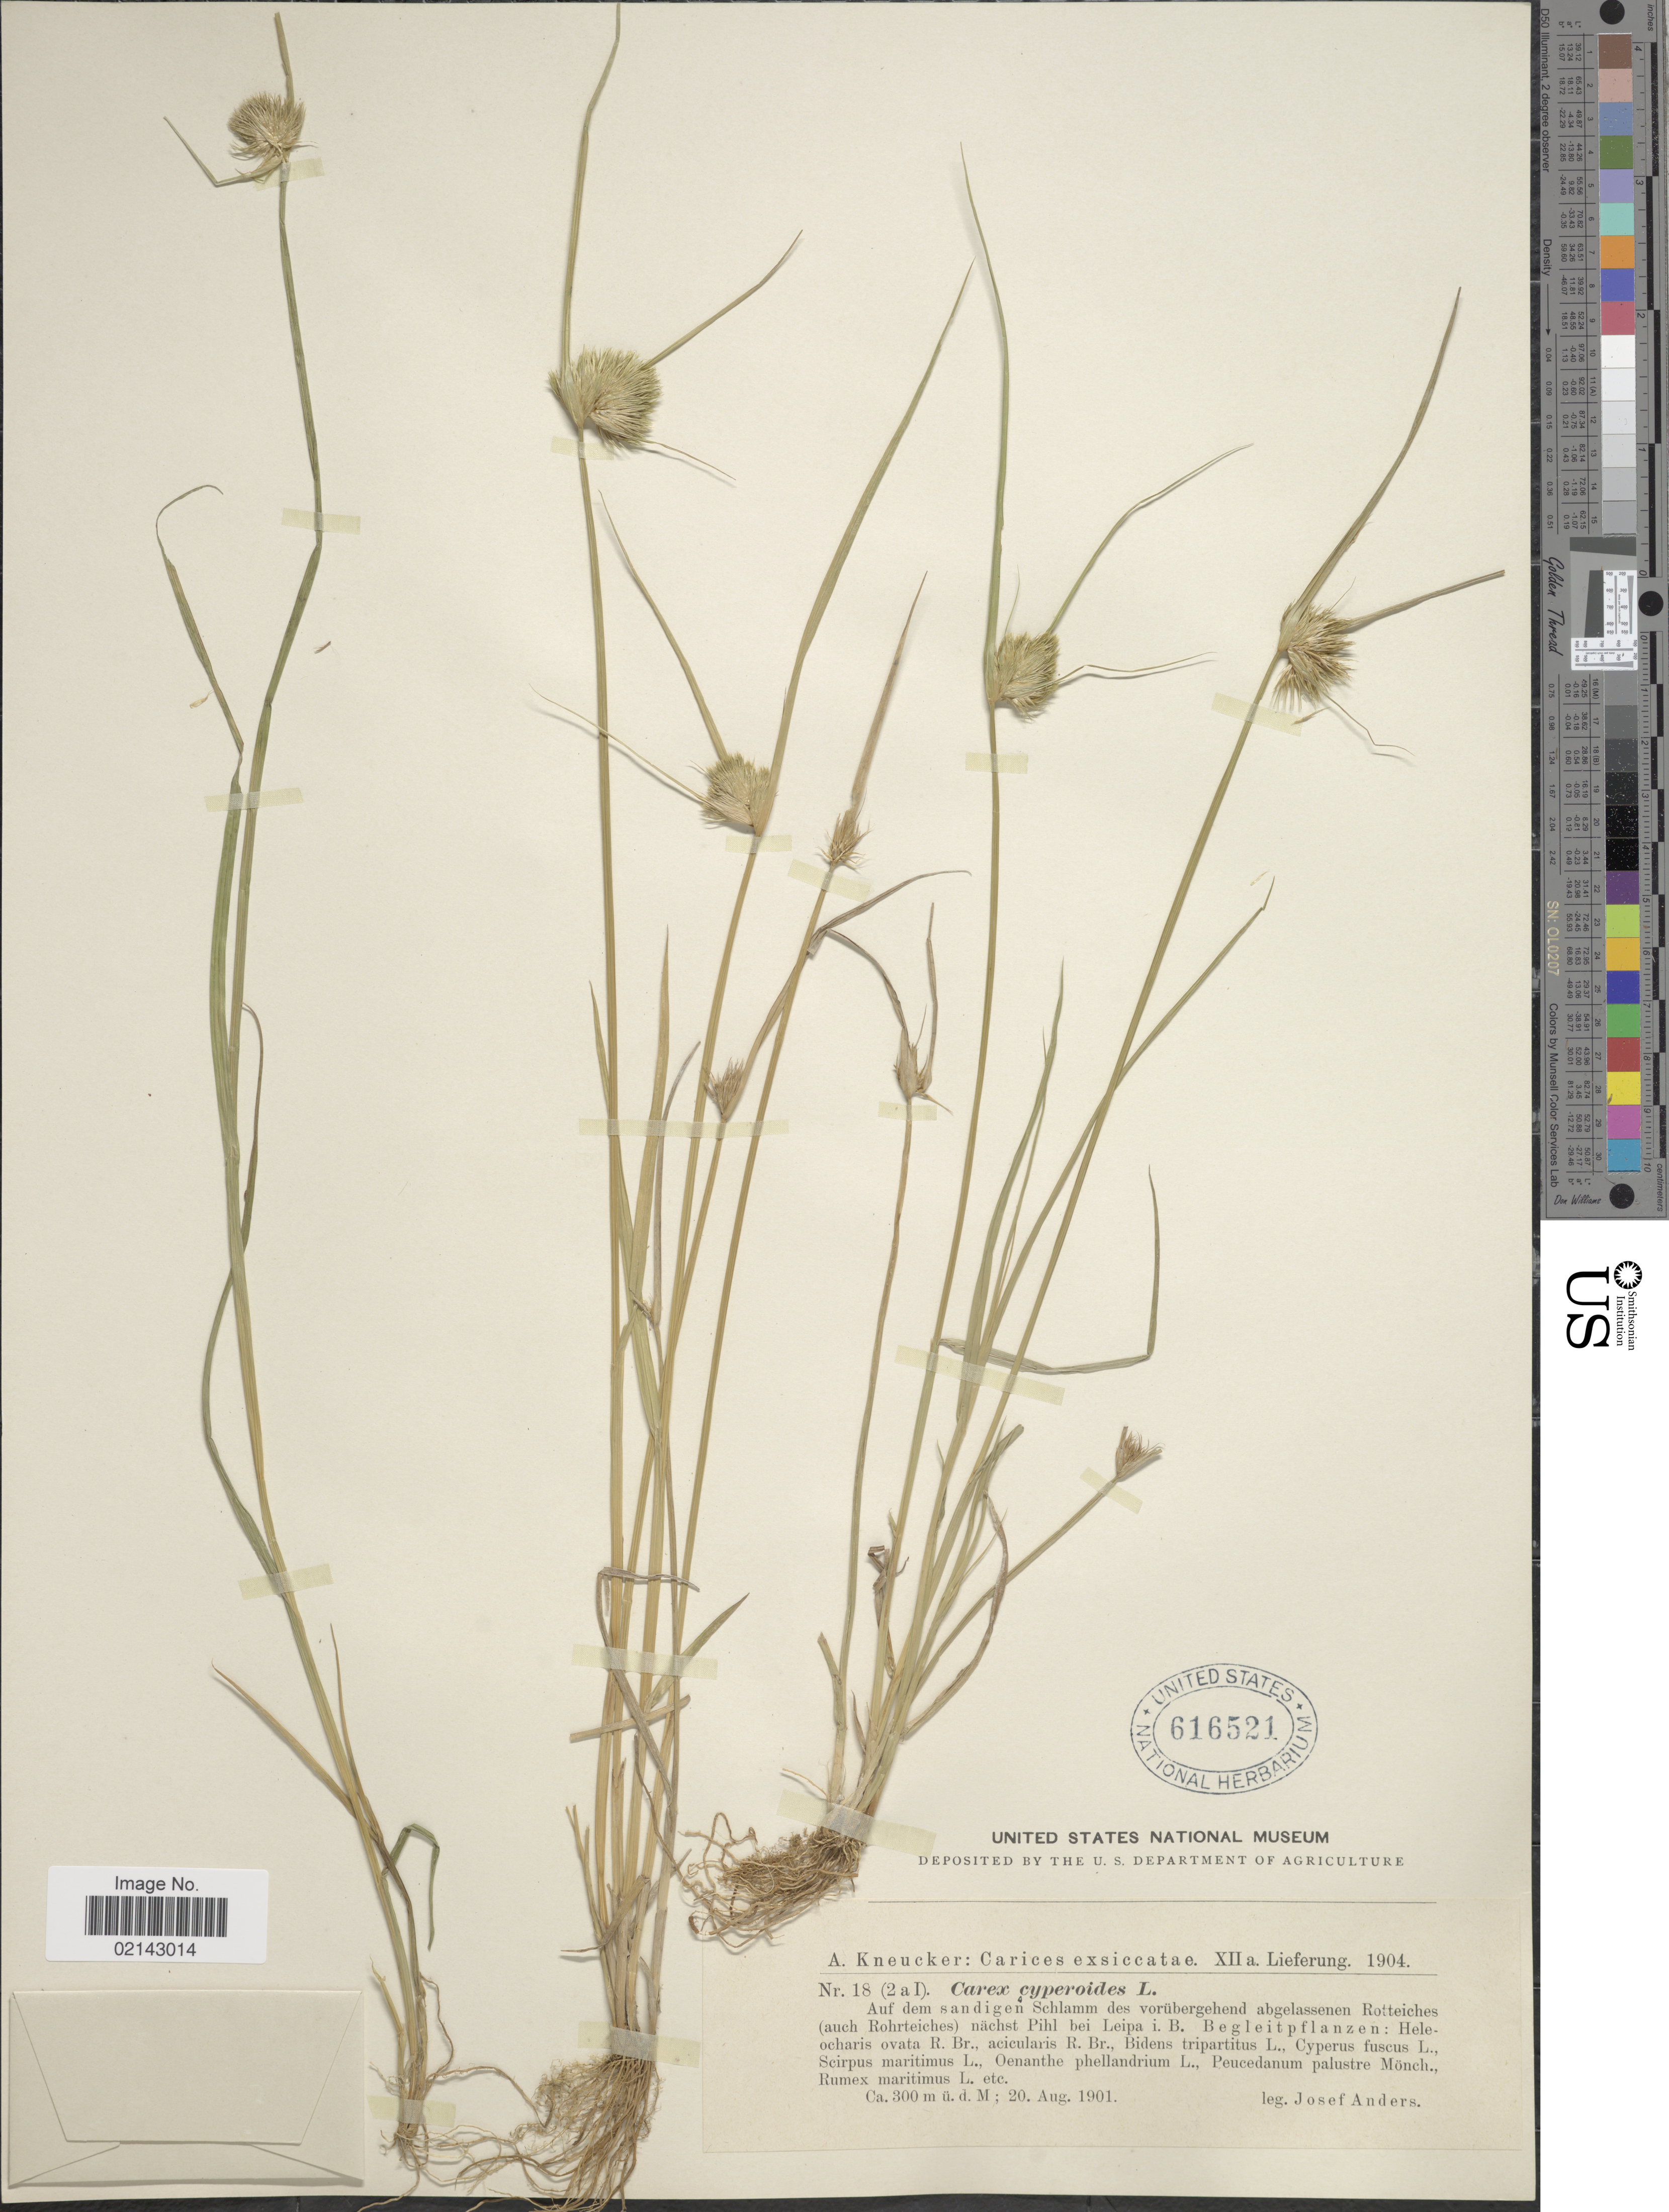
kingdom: Plantae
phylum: Tracheophyta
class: Liliopsida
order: Poales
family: Cyperaceae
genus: Carex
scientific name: Carex bohemica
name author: Schreb.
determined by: Strong, Mark T., (BOT), Smithsonian Institution - National Museum of Natural History (UNITED STATES)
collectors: J. Anders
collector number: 18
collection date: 1901-08-20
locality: Auf dem sandigen Schlamm des vorubergehend abgelassenen Rotteiches(auch Rohrteiches) nachst Pihl bei Leipa i. B.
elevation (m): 300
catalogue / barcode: US 616521